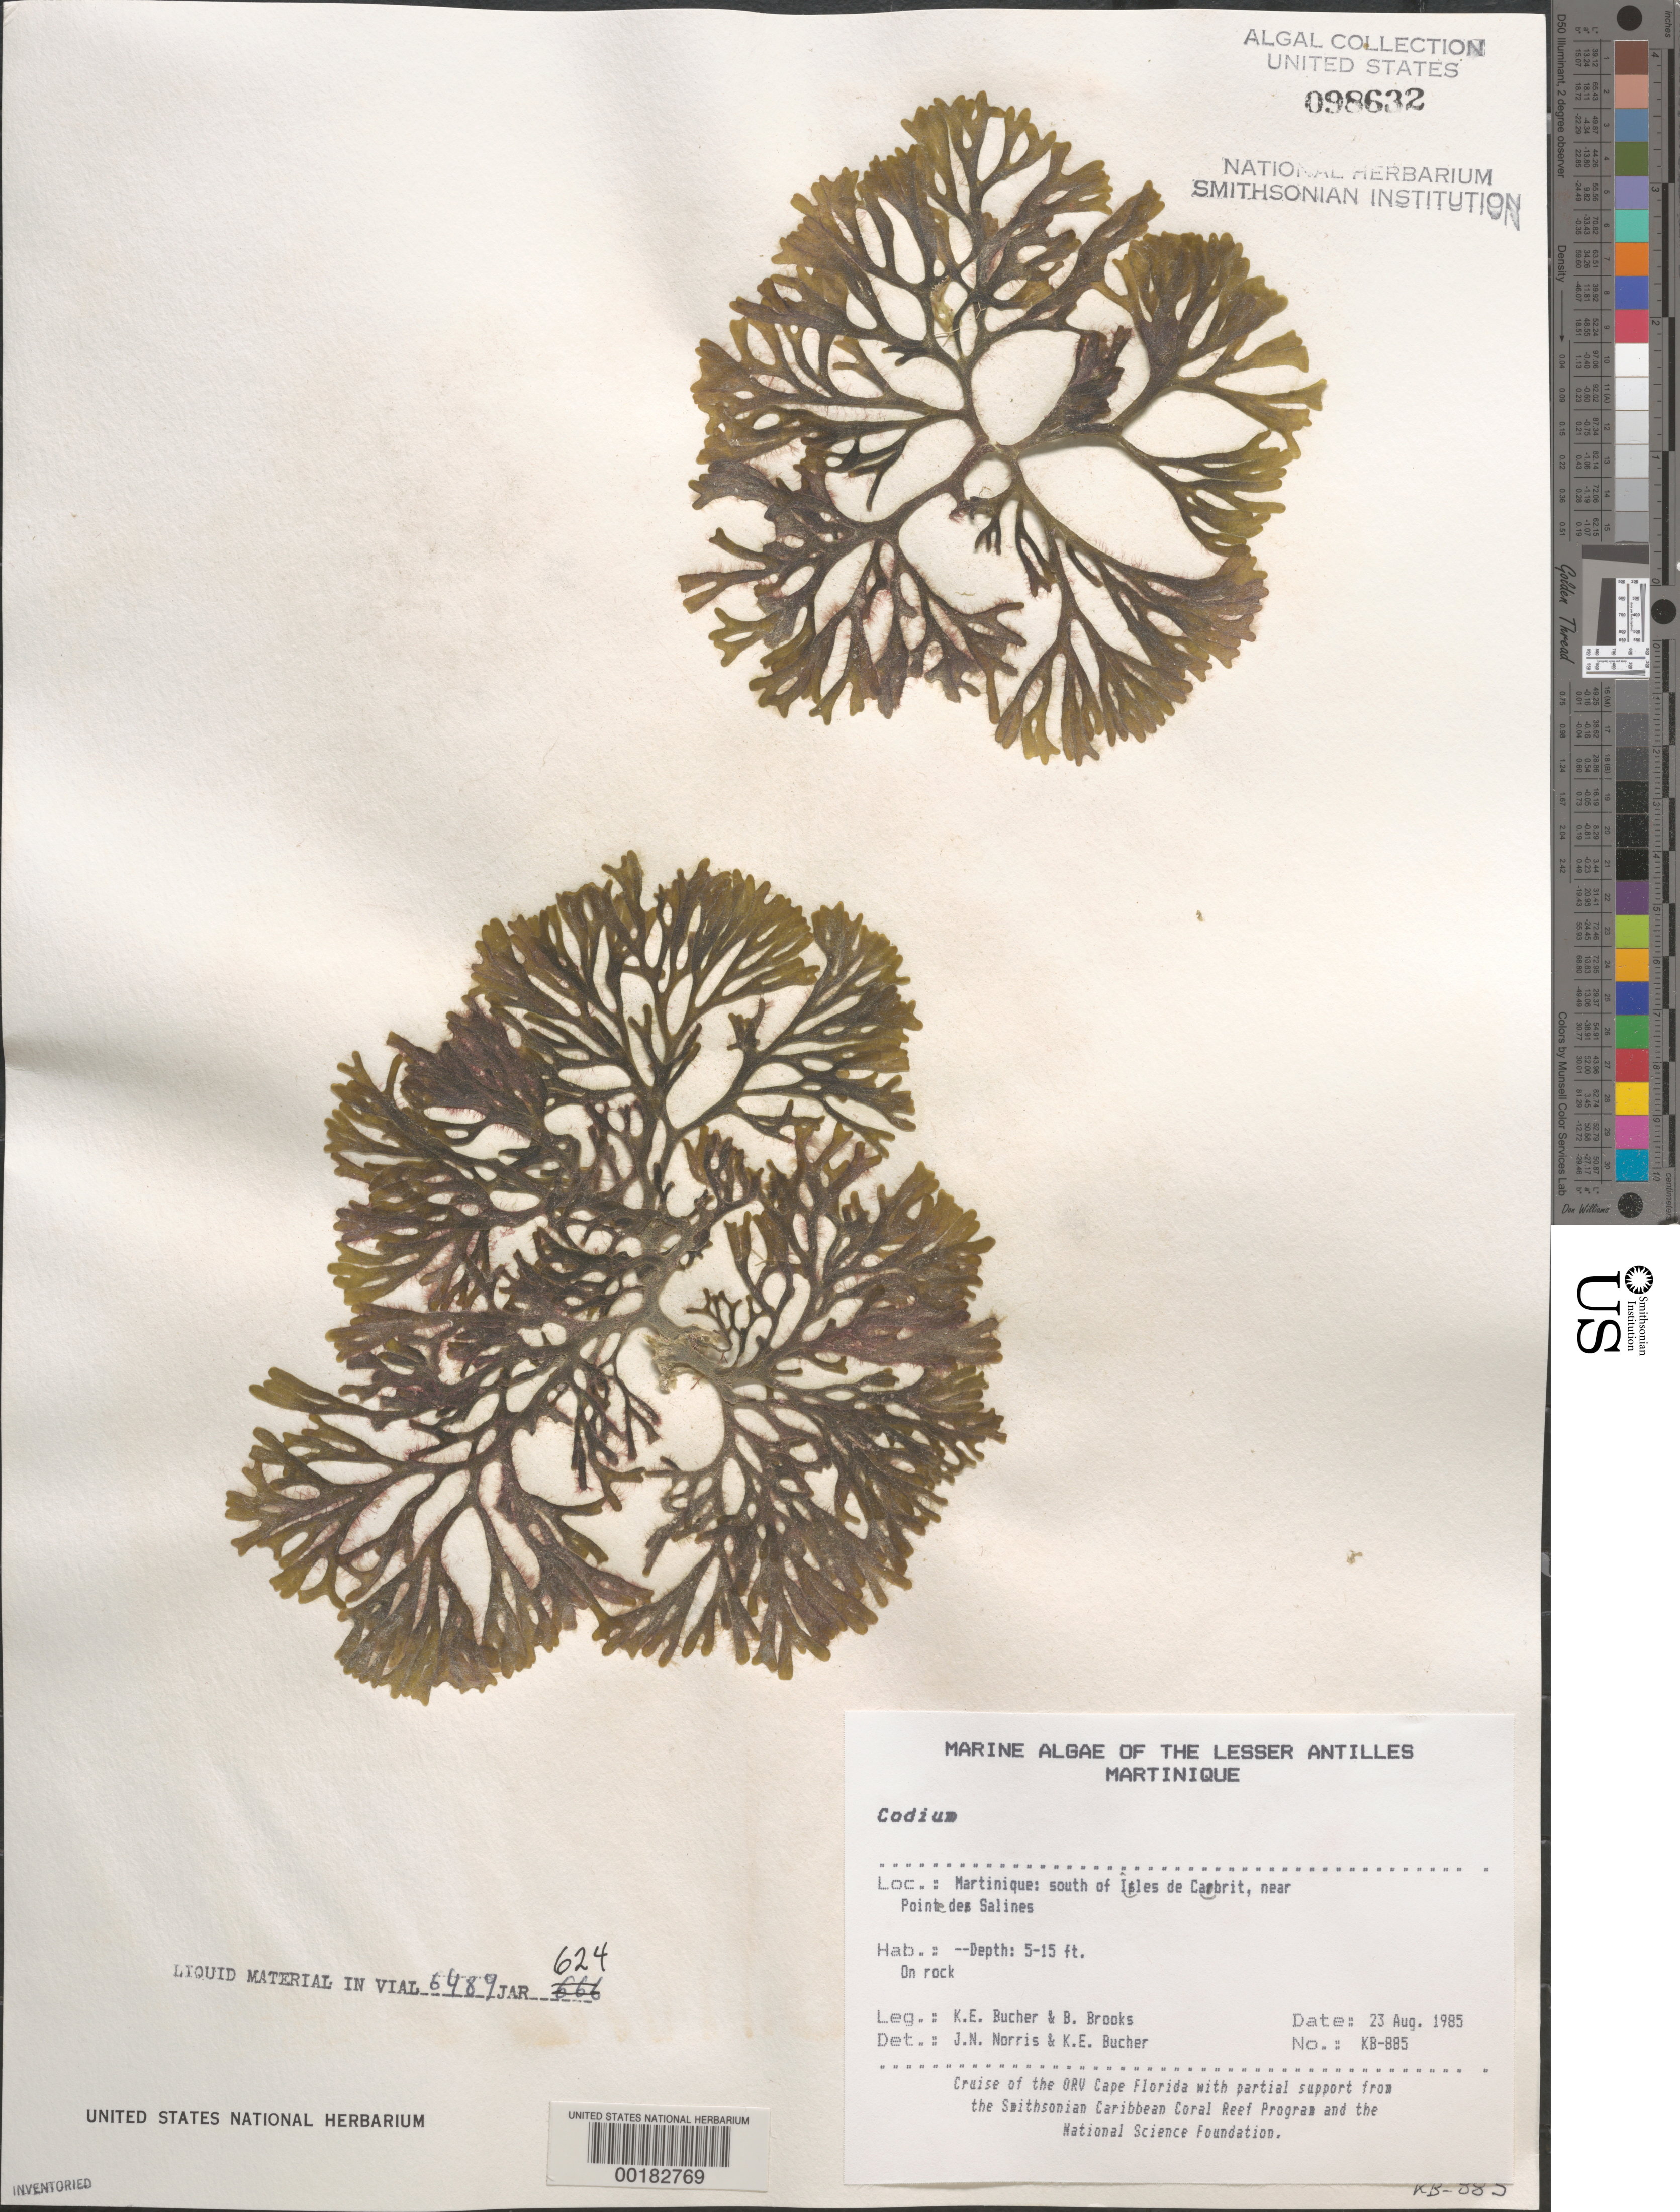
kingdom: Plantae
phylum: Chlorophyta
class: Ulvophyceae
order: Bryopsidales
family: Codiaceae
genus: Codium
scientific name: Codium sp.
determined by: Norris, J. N.; Bucher, K. E.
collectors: K. E. Bucher & B. Brooks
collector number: Kb-885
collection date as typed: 23 Aug 1985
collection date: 1985-08-23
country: Martinique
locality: South of Iles de Cabrit, near Pointe de Salines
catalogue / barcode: US 98632